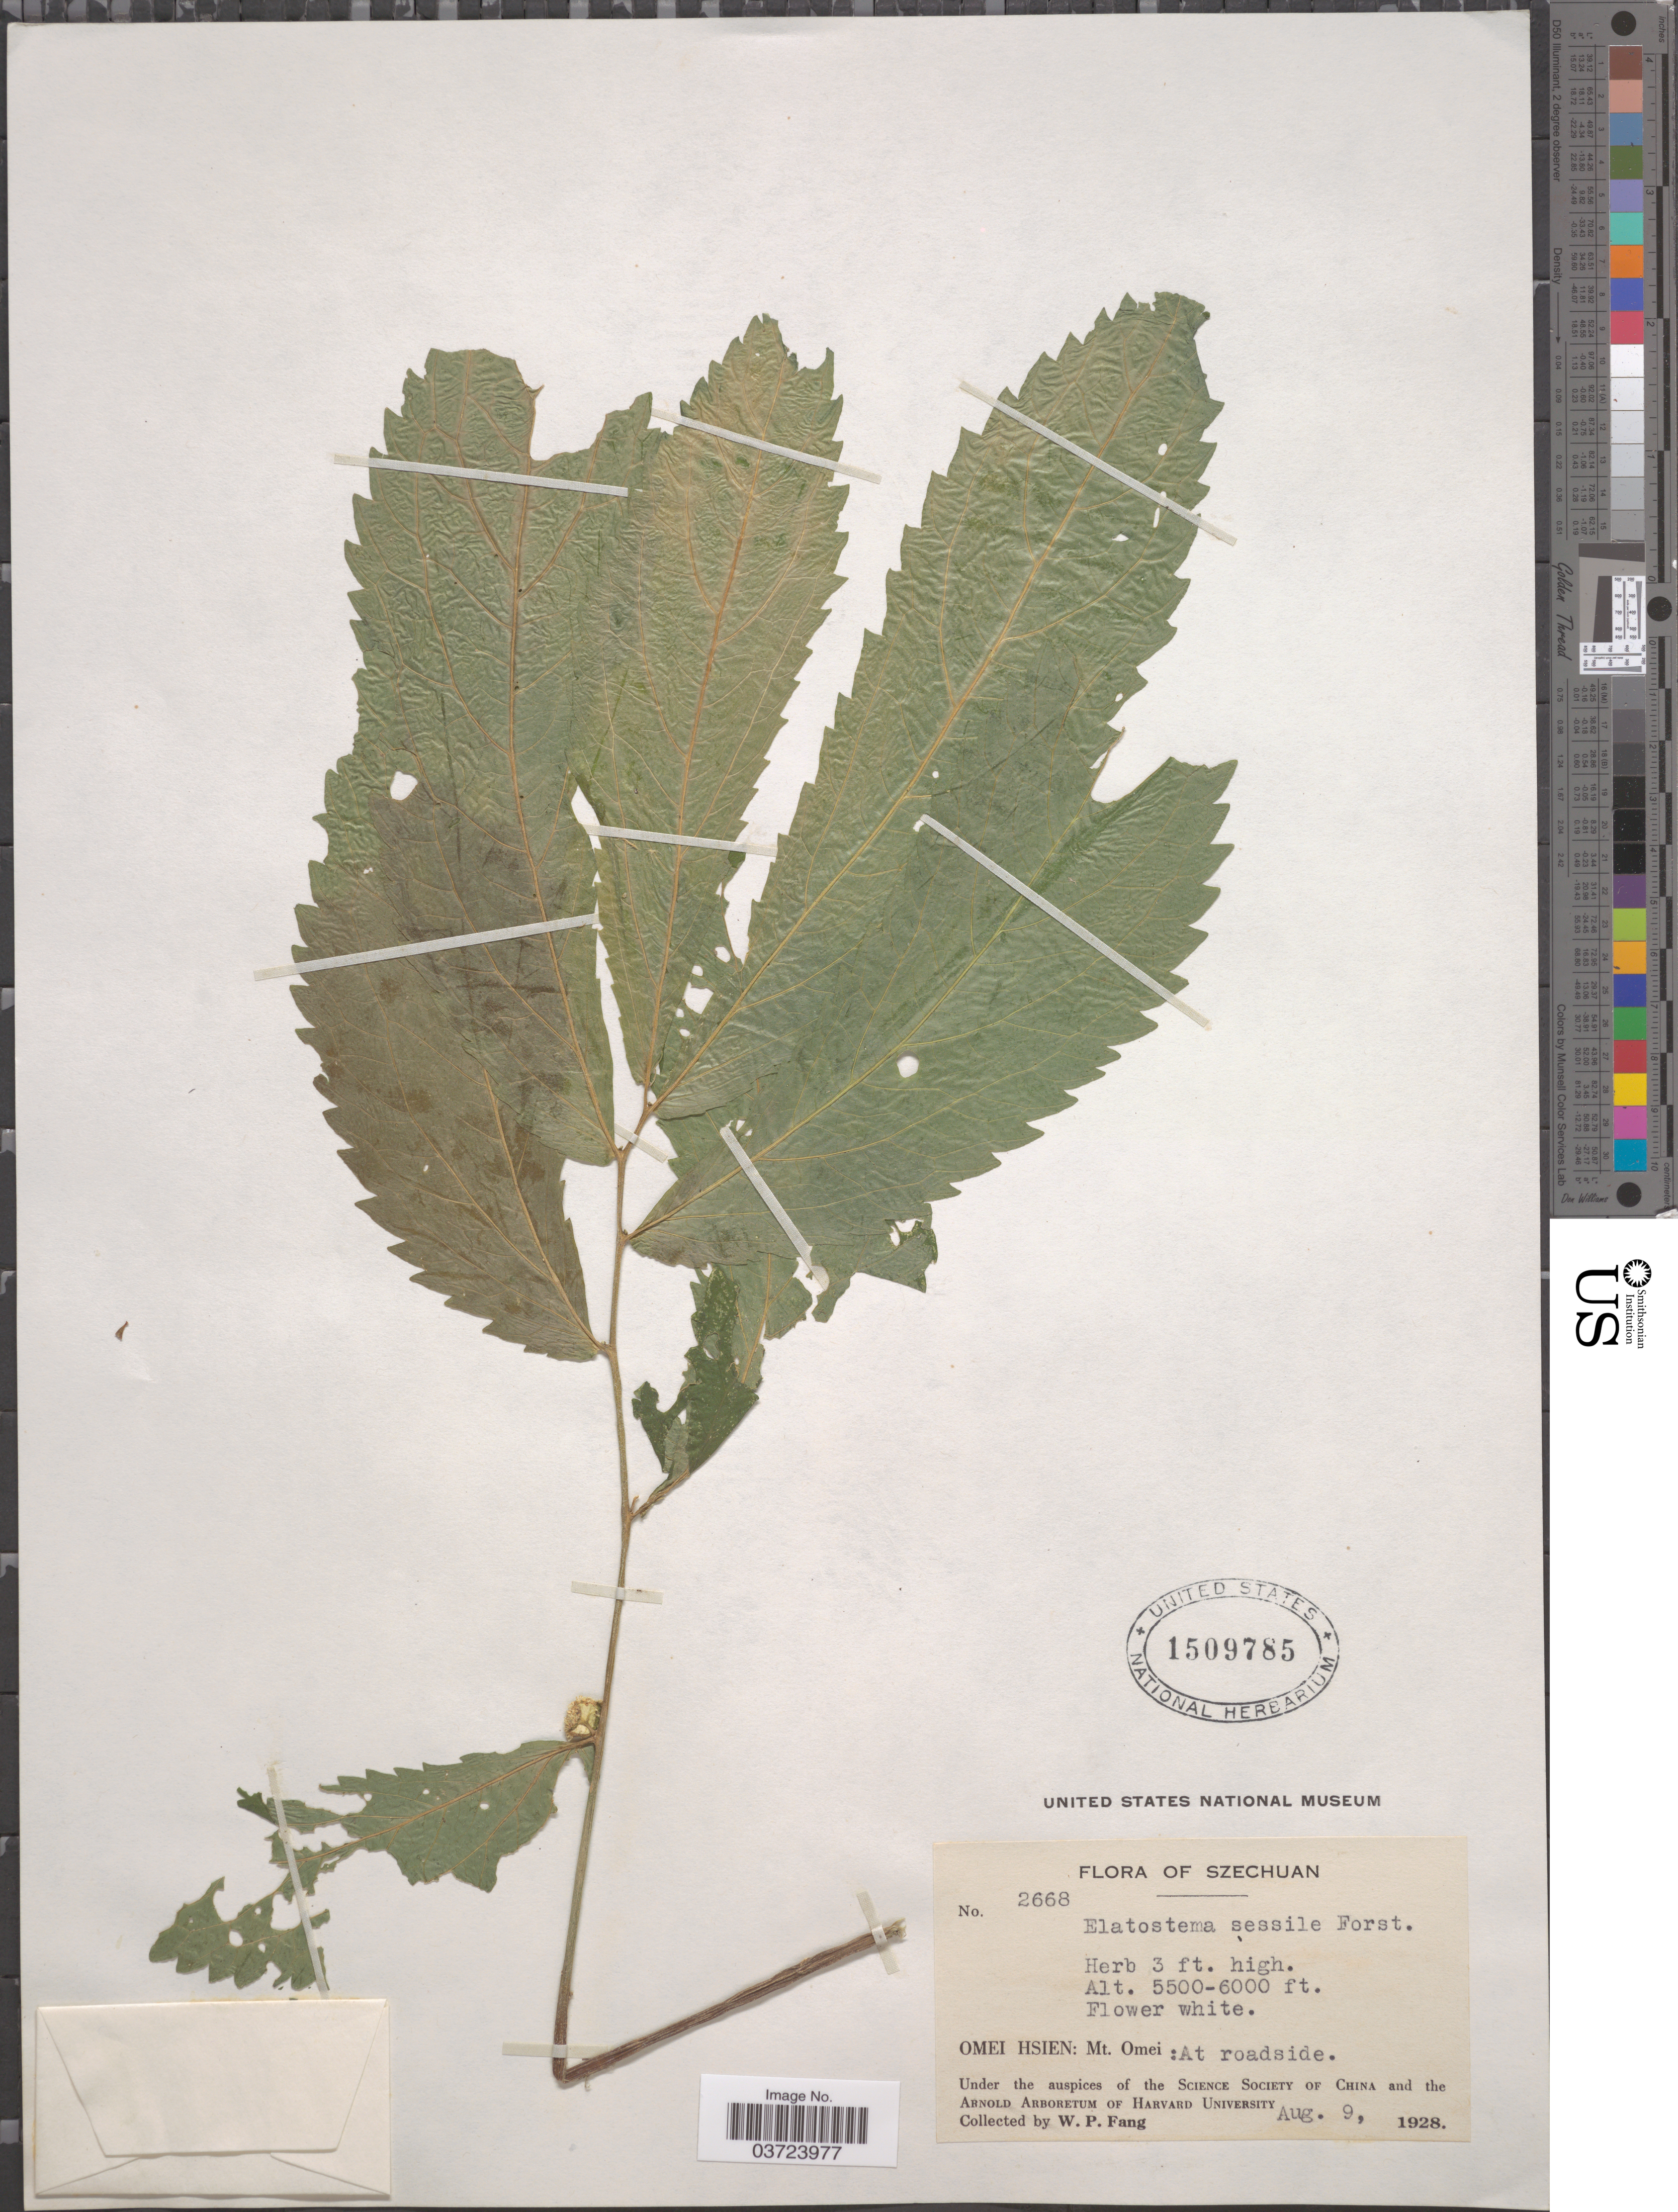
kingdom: Plantae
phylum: Tracheophyta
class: Magnoliopsida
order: Rosales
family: Urticaceae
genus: Elatostema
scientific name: Elatostema sessile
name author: J.R. Forst. & G. Forst.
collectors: W. P. Fang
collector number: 2668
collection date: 1928-08-09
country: China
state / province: Sichuan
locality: Szechuan. Omei Hsien: Mt. Omei: At roadside.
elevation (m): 1676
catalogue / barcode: US 1509785